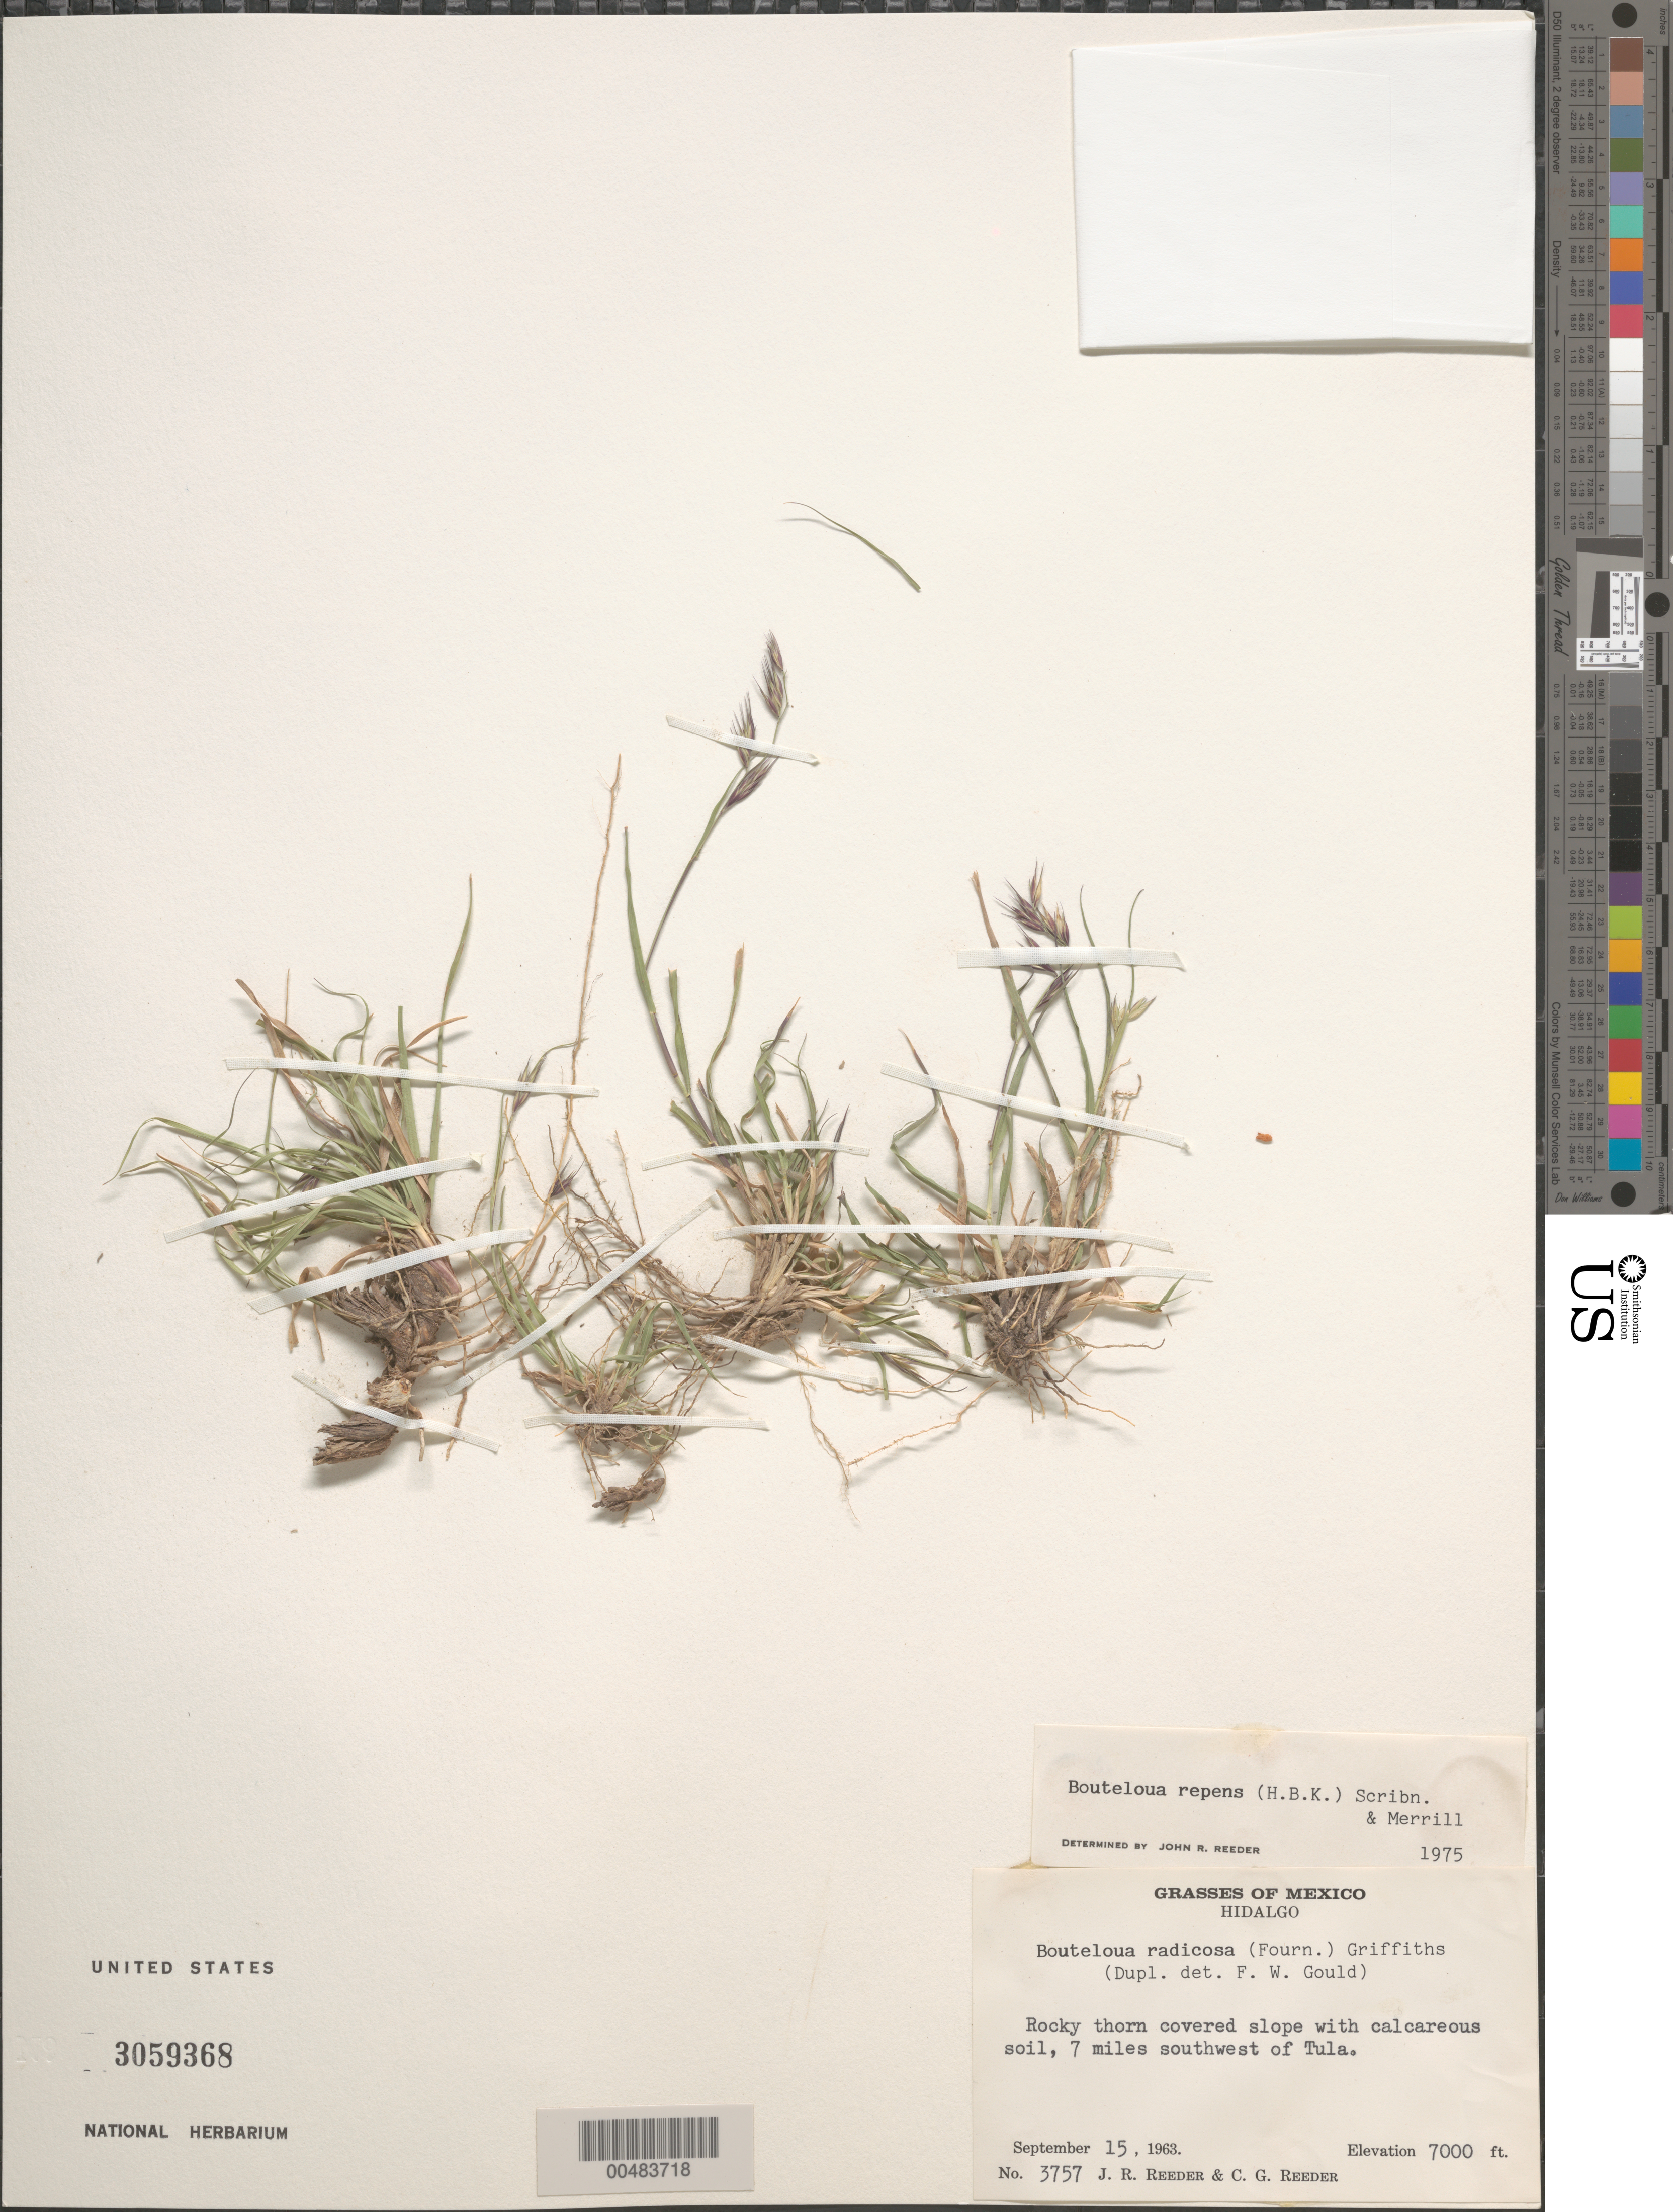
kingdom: Plantae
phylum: Tracheophyta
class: Liliopsida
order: Poales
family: Poaceae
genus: Bouteloua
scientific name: Bouteloua repens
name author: (Kunth) Scribn. & Merr.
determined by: Reeder, J. R., (UNITED STATES)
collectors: J. R. Reeder & C. G. Reeder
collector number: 3757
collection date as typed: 15 Sep 1963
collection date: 1963-09-15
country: Mexico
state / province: Hidalgo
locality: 7 mi SW of Tula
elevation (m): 2134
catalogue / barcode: US 3059368